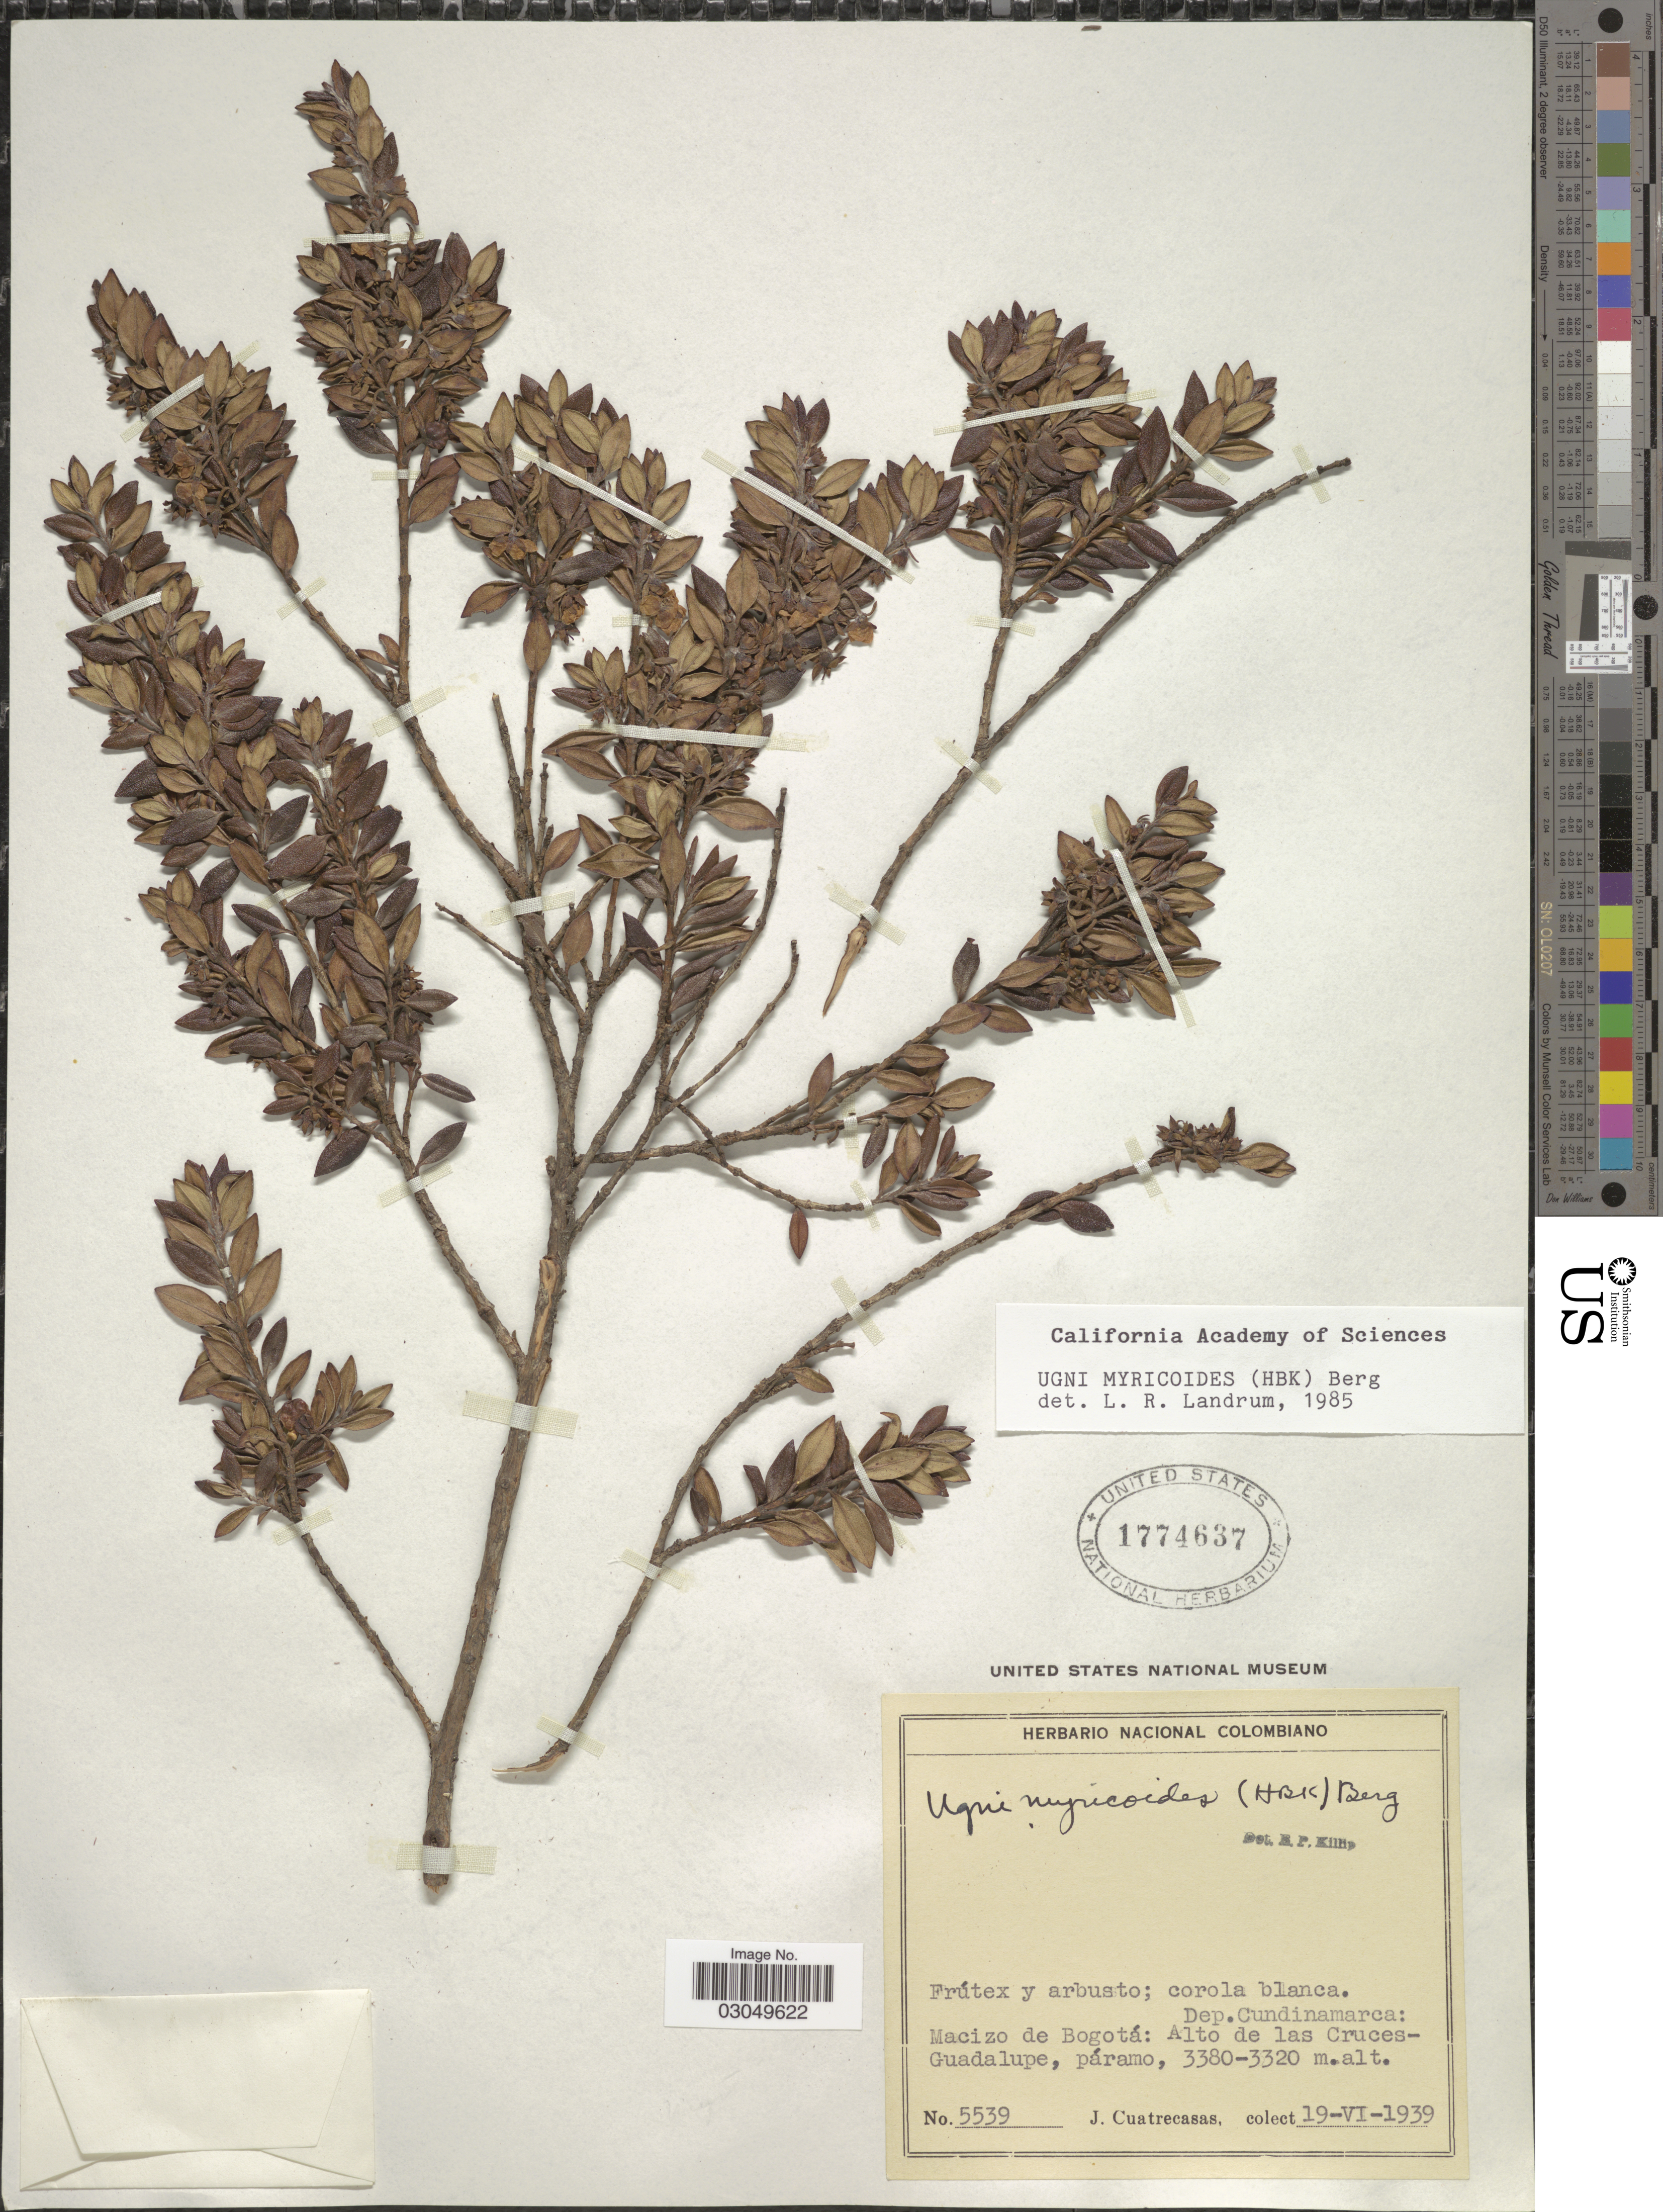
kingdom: Plantae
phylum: Tracheophyta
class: Magnoliopsida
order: Myrtales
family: Myrtaceae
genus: Ugni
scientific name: Ugni myricoides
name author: (Kunth) O. Berg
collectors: J. Cuatrecasas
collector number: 5539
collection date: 1939-06-19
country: Colombia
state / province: Cundinamarca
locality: Dep. Cundinamarca: Macizo de Bogotá: Alto de las Cruces-Guadalupe.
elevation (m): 3320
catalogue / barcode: US 1774637